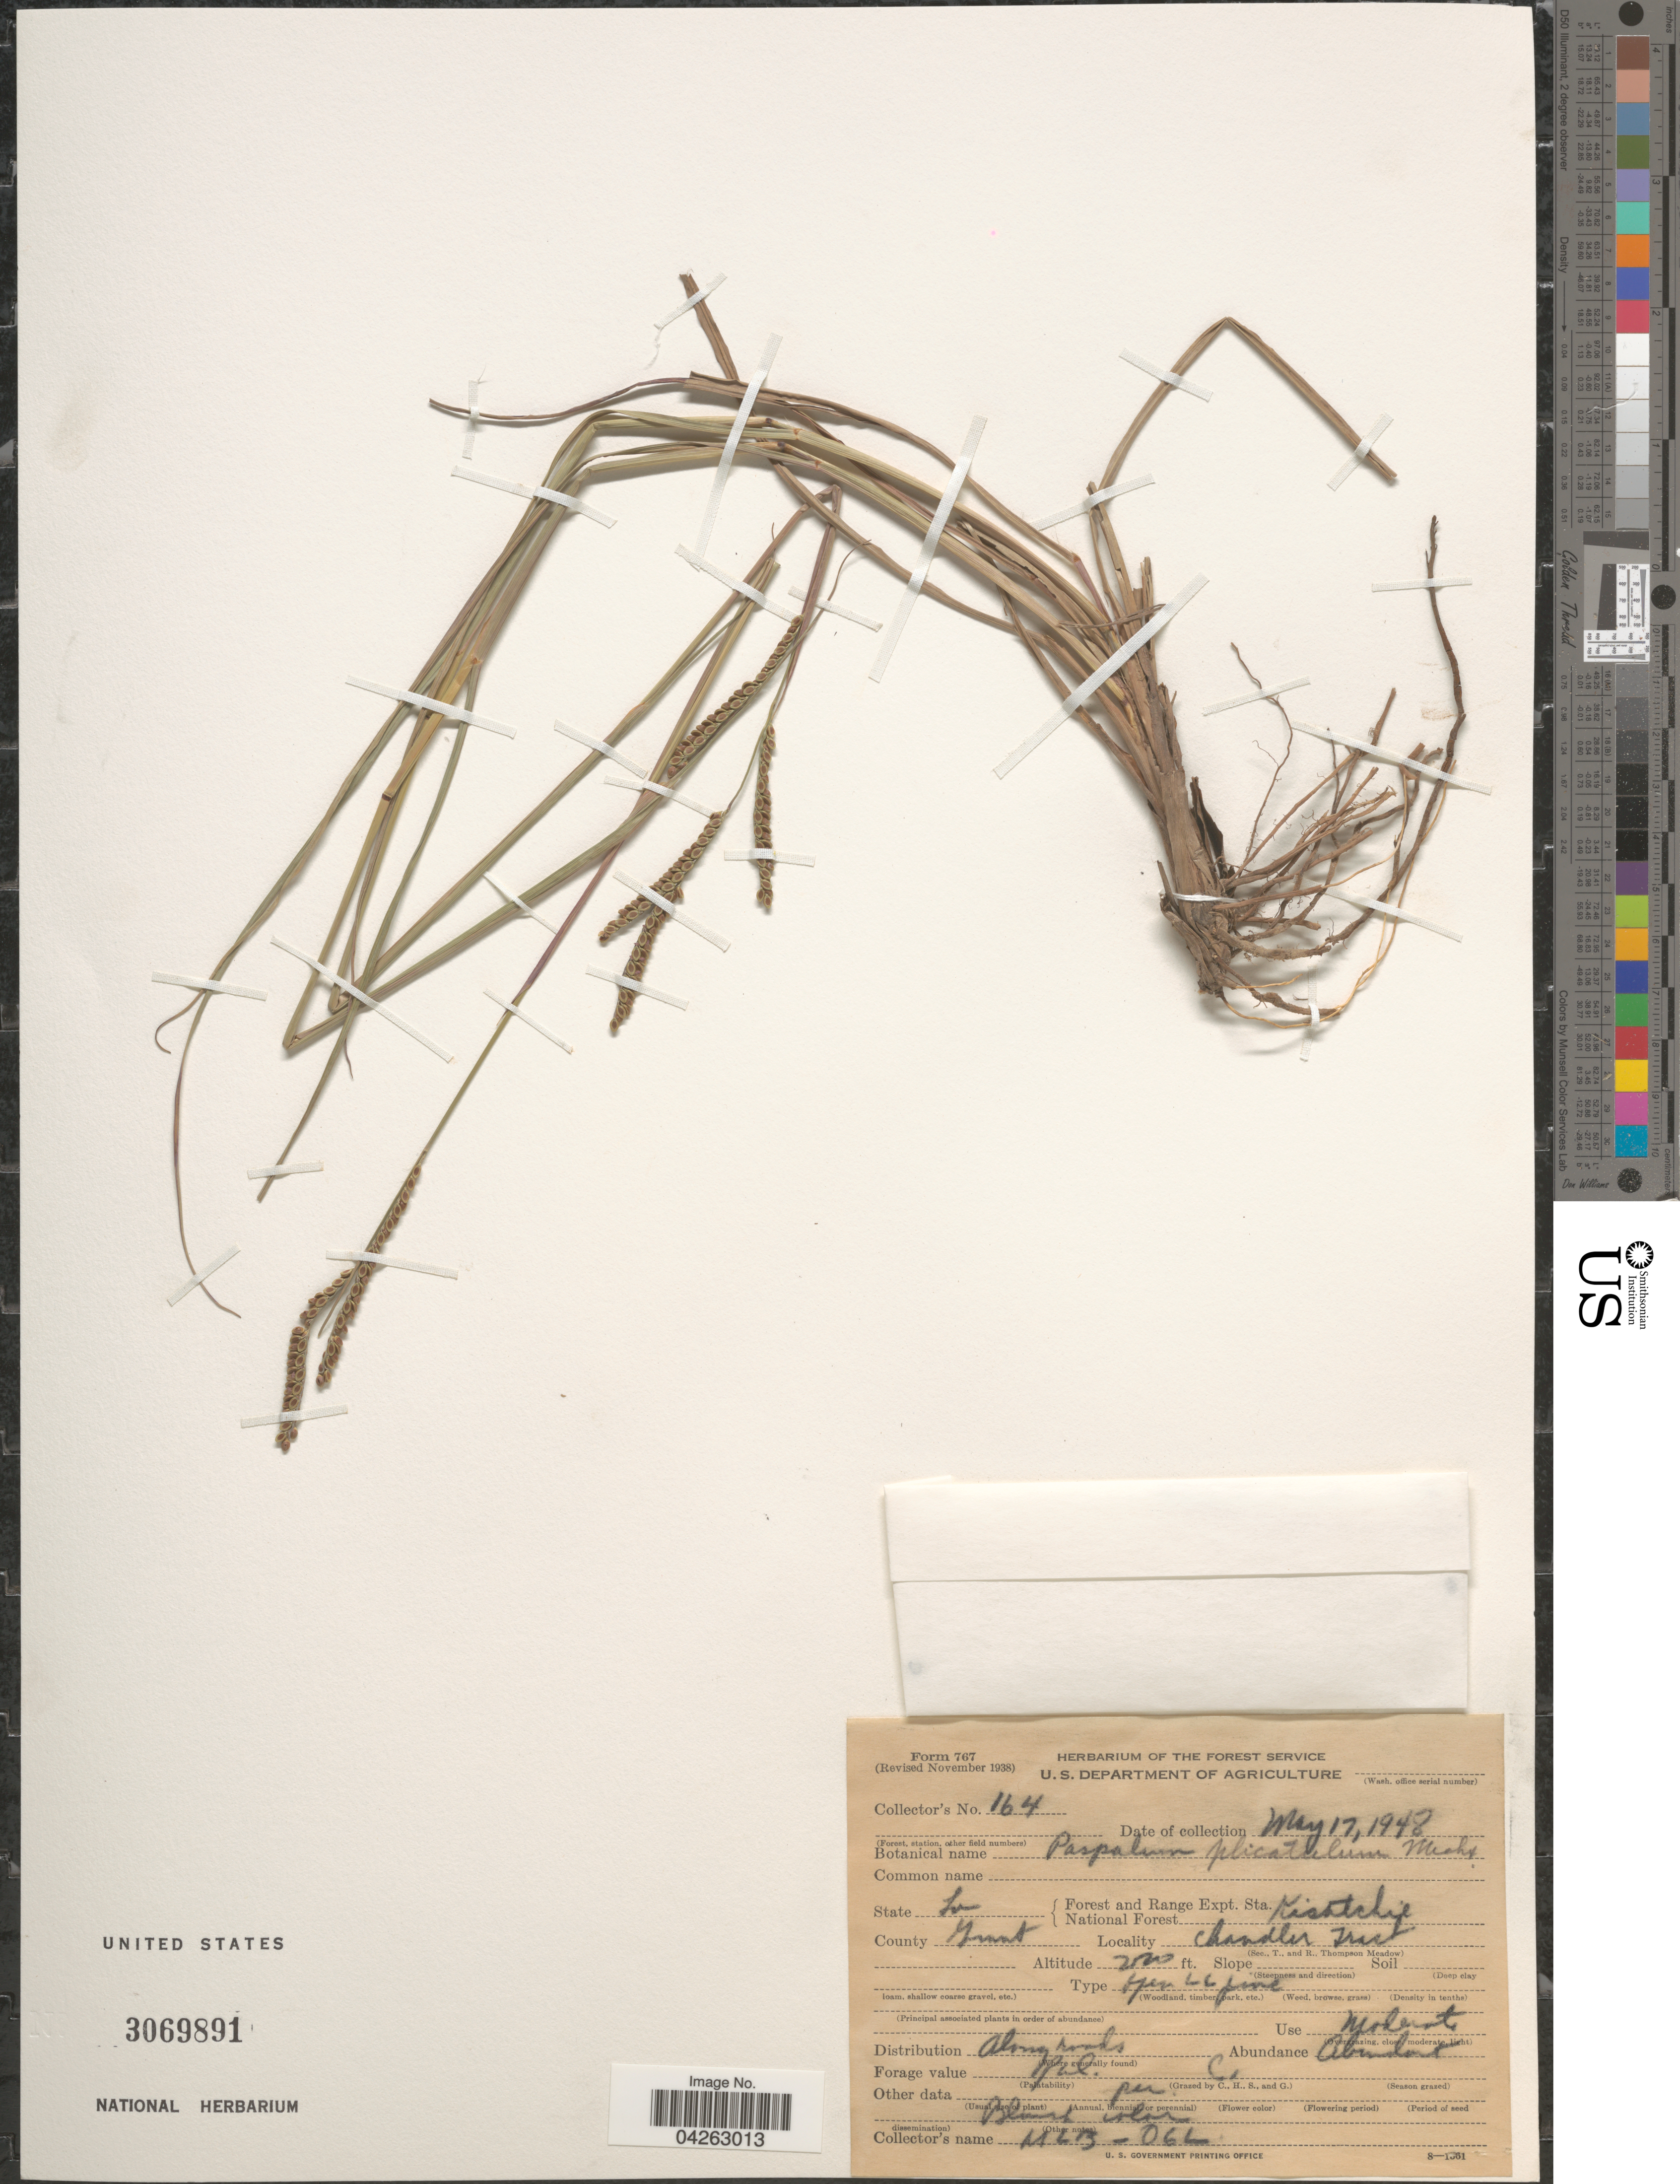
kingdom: Plantae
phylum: Tracheophyta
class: Liliopsida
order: Poales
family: Poaceae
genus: Paspalum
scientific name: Paspalum plicatulum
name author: Michx.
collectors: M. L. B. & O. C. L.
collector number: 164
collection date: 1948-05-17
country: United States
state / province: Louisiana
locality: Forest and Range Expt. Sta. Kisatchie. National Forest Chandler Trail.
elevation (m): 646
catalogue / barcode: US 3069891